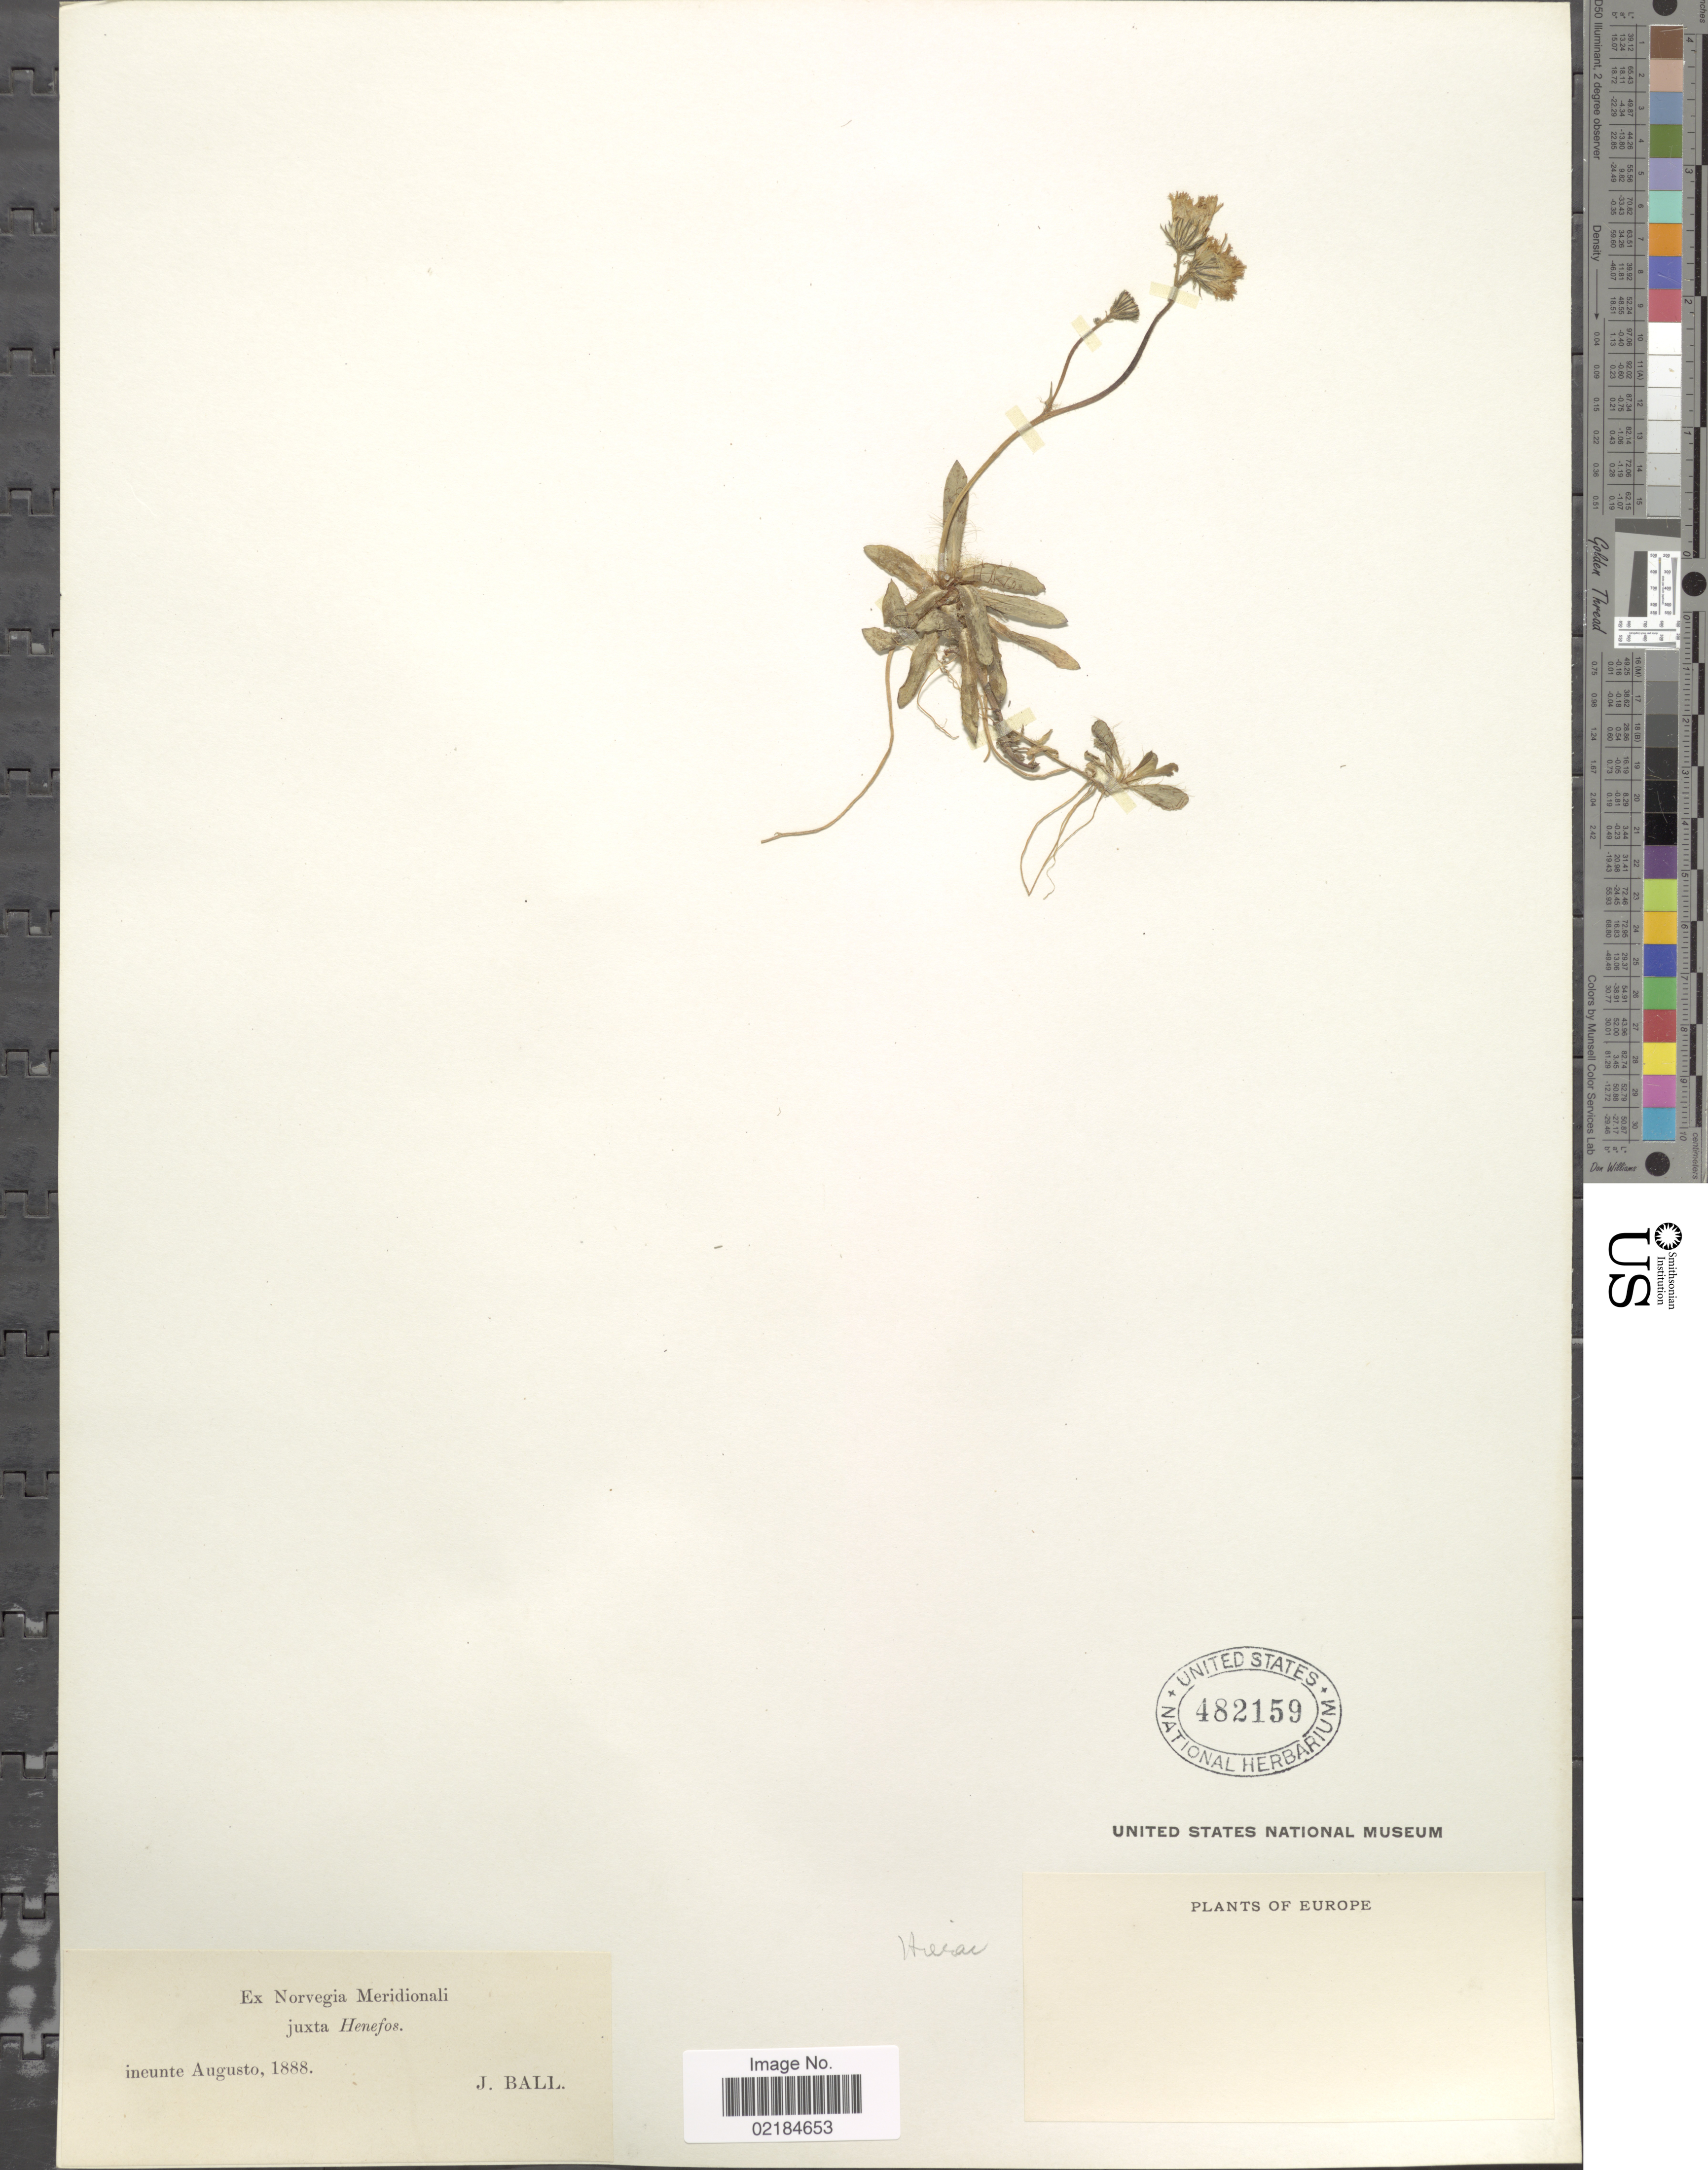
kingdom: Plantae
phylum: Tracheophyta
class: Magnoliopsida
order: Asterales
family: Asteraceae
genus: Hieracium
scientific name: Hieracium repandulare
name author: Druce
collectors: J. Ball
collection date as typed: ineunte Augusto, 1888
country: Norway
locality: Norvegia Meridionali juxta Henefos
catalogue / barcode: US 482159